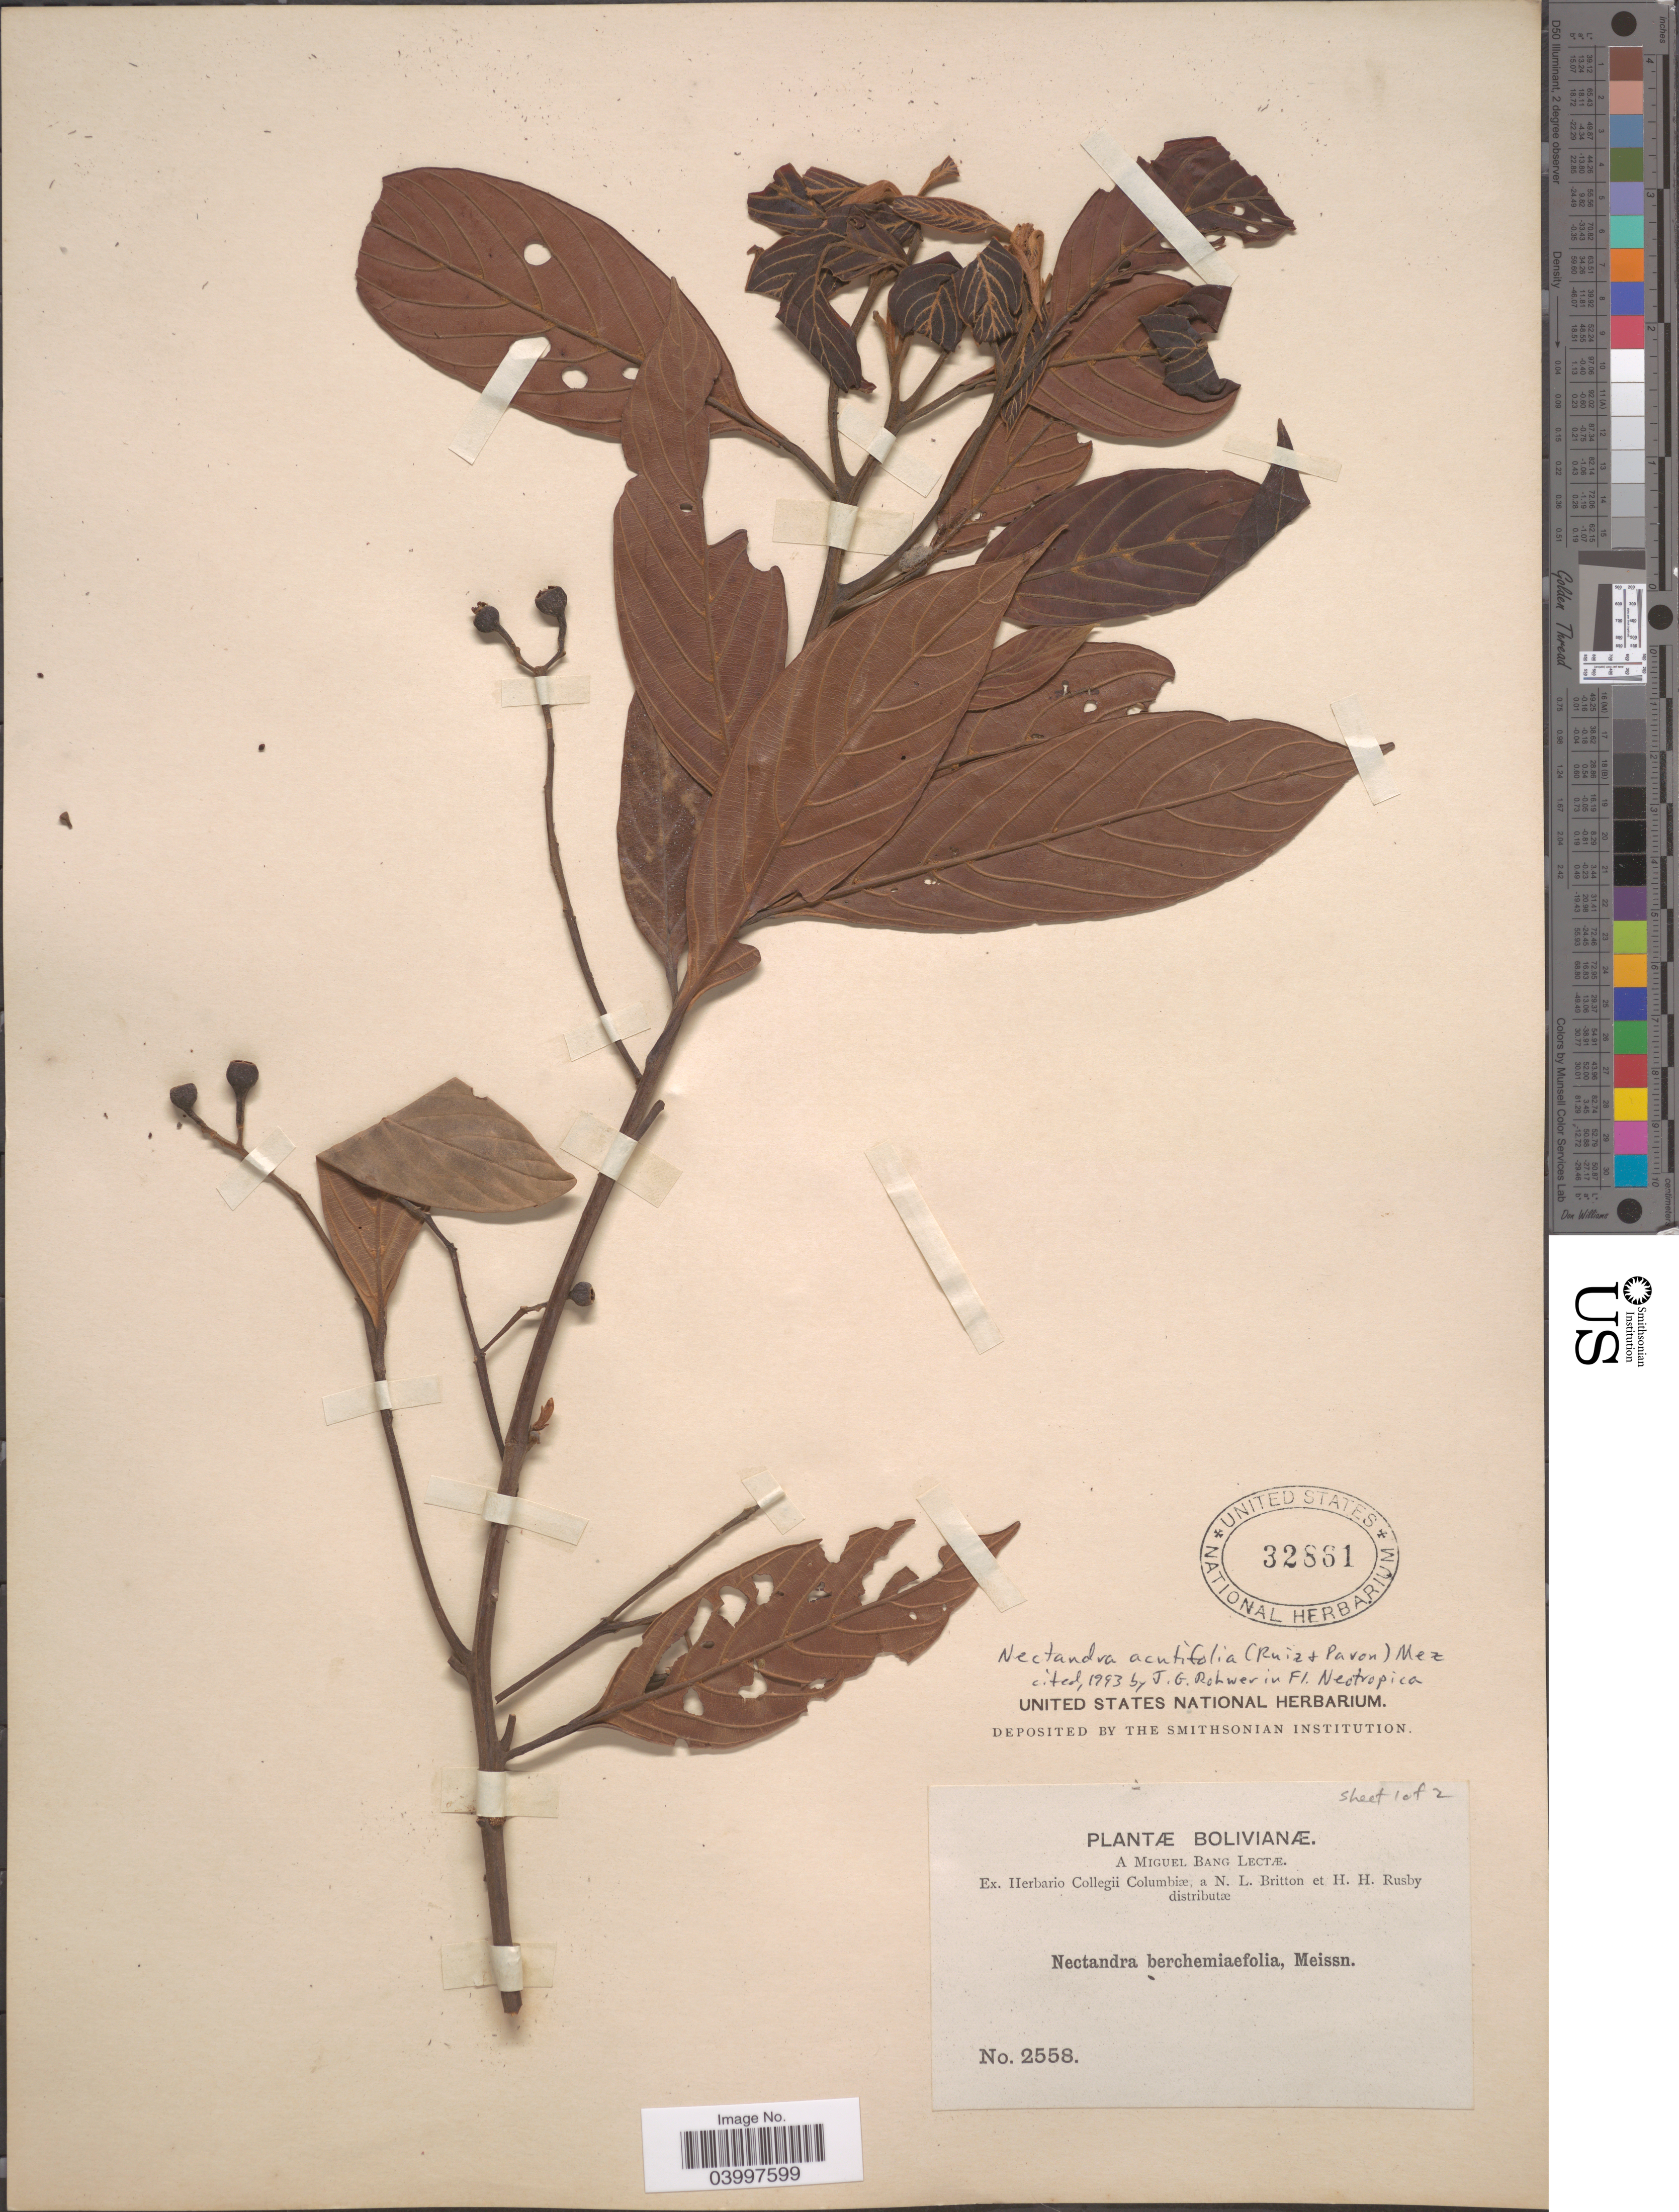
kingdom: Plantae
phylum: Tracheophyta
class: Magnoliopsida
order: Laurales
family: Lauraceae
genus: Nectandra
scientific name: Nectandra acutifolia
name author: (Ruiz & Pav.) Mez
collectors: M. Bang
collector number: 2558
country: Bolivia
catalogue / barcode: US 32861